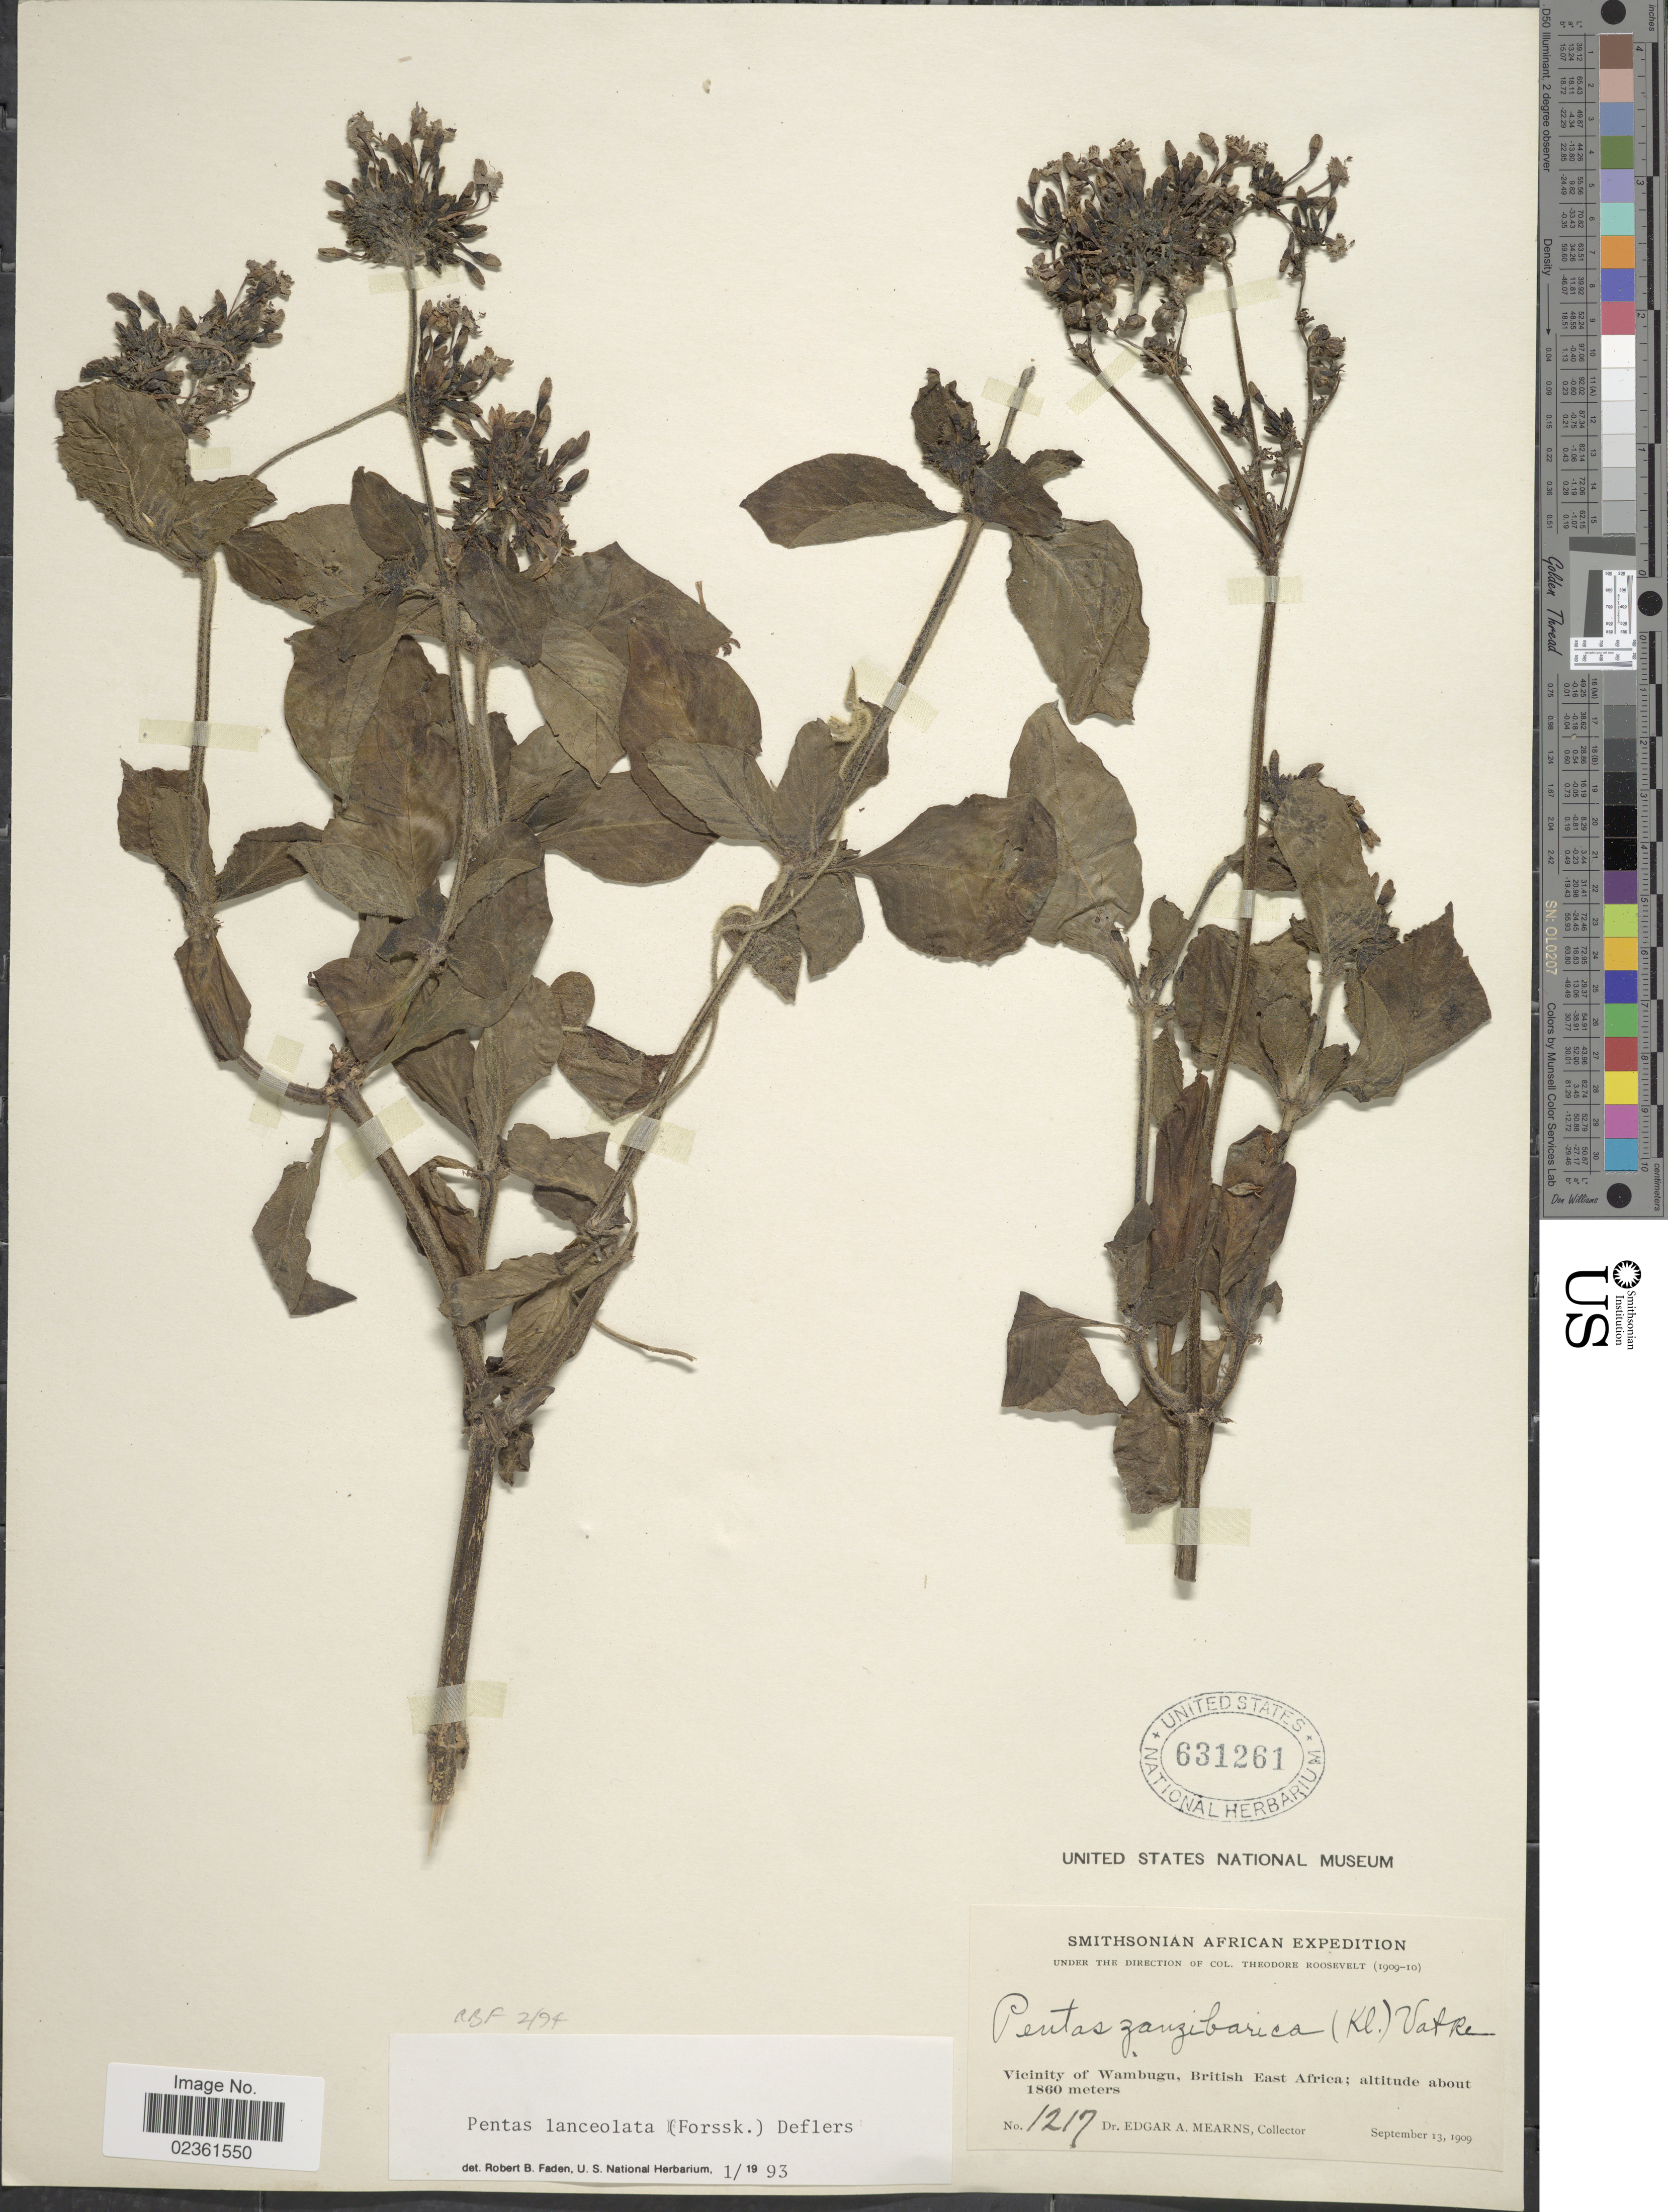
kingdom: Plantae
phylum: Tracheophyta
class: Magnoliopsida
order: Gentianales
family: Rubiaceae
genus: Pentas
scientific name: Pentas lanceolata subsp. lanceolata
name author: (Forssk.) Deflers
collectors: E. A. Mearns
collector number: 1217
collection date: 1909-09-13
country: Kenya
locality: Vicinity of Wambugu, British East Africa.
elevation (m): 1860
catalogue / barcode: US 631261